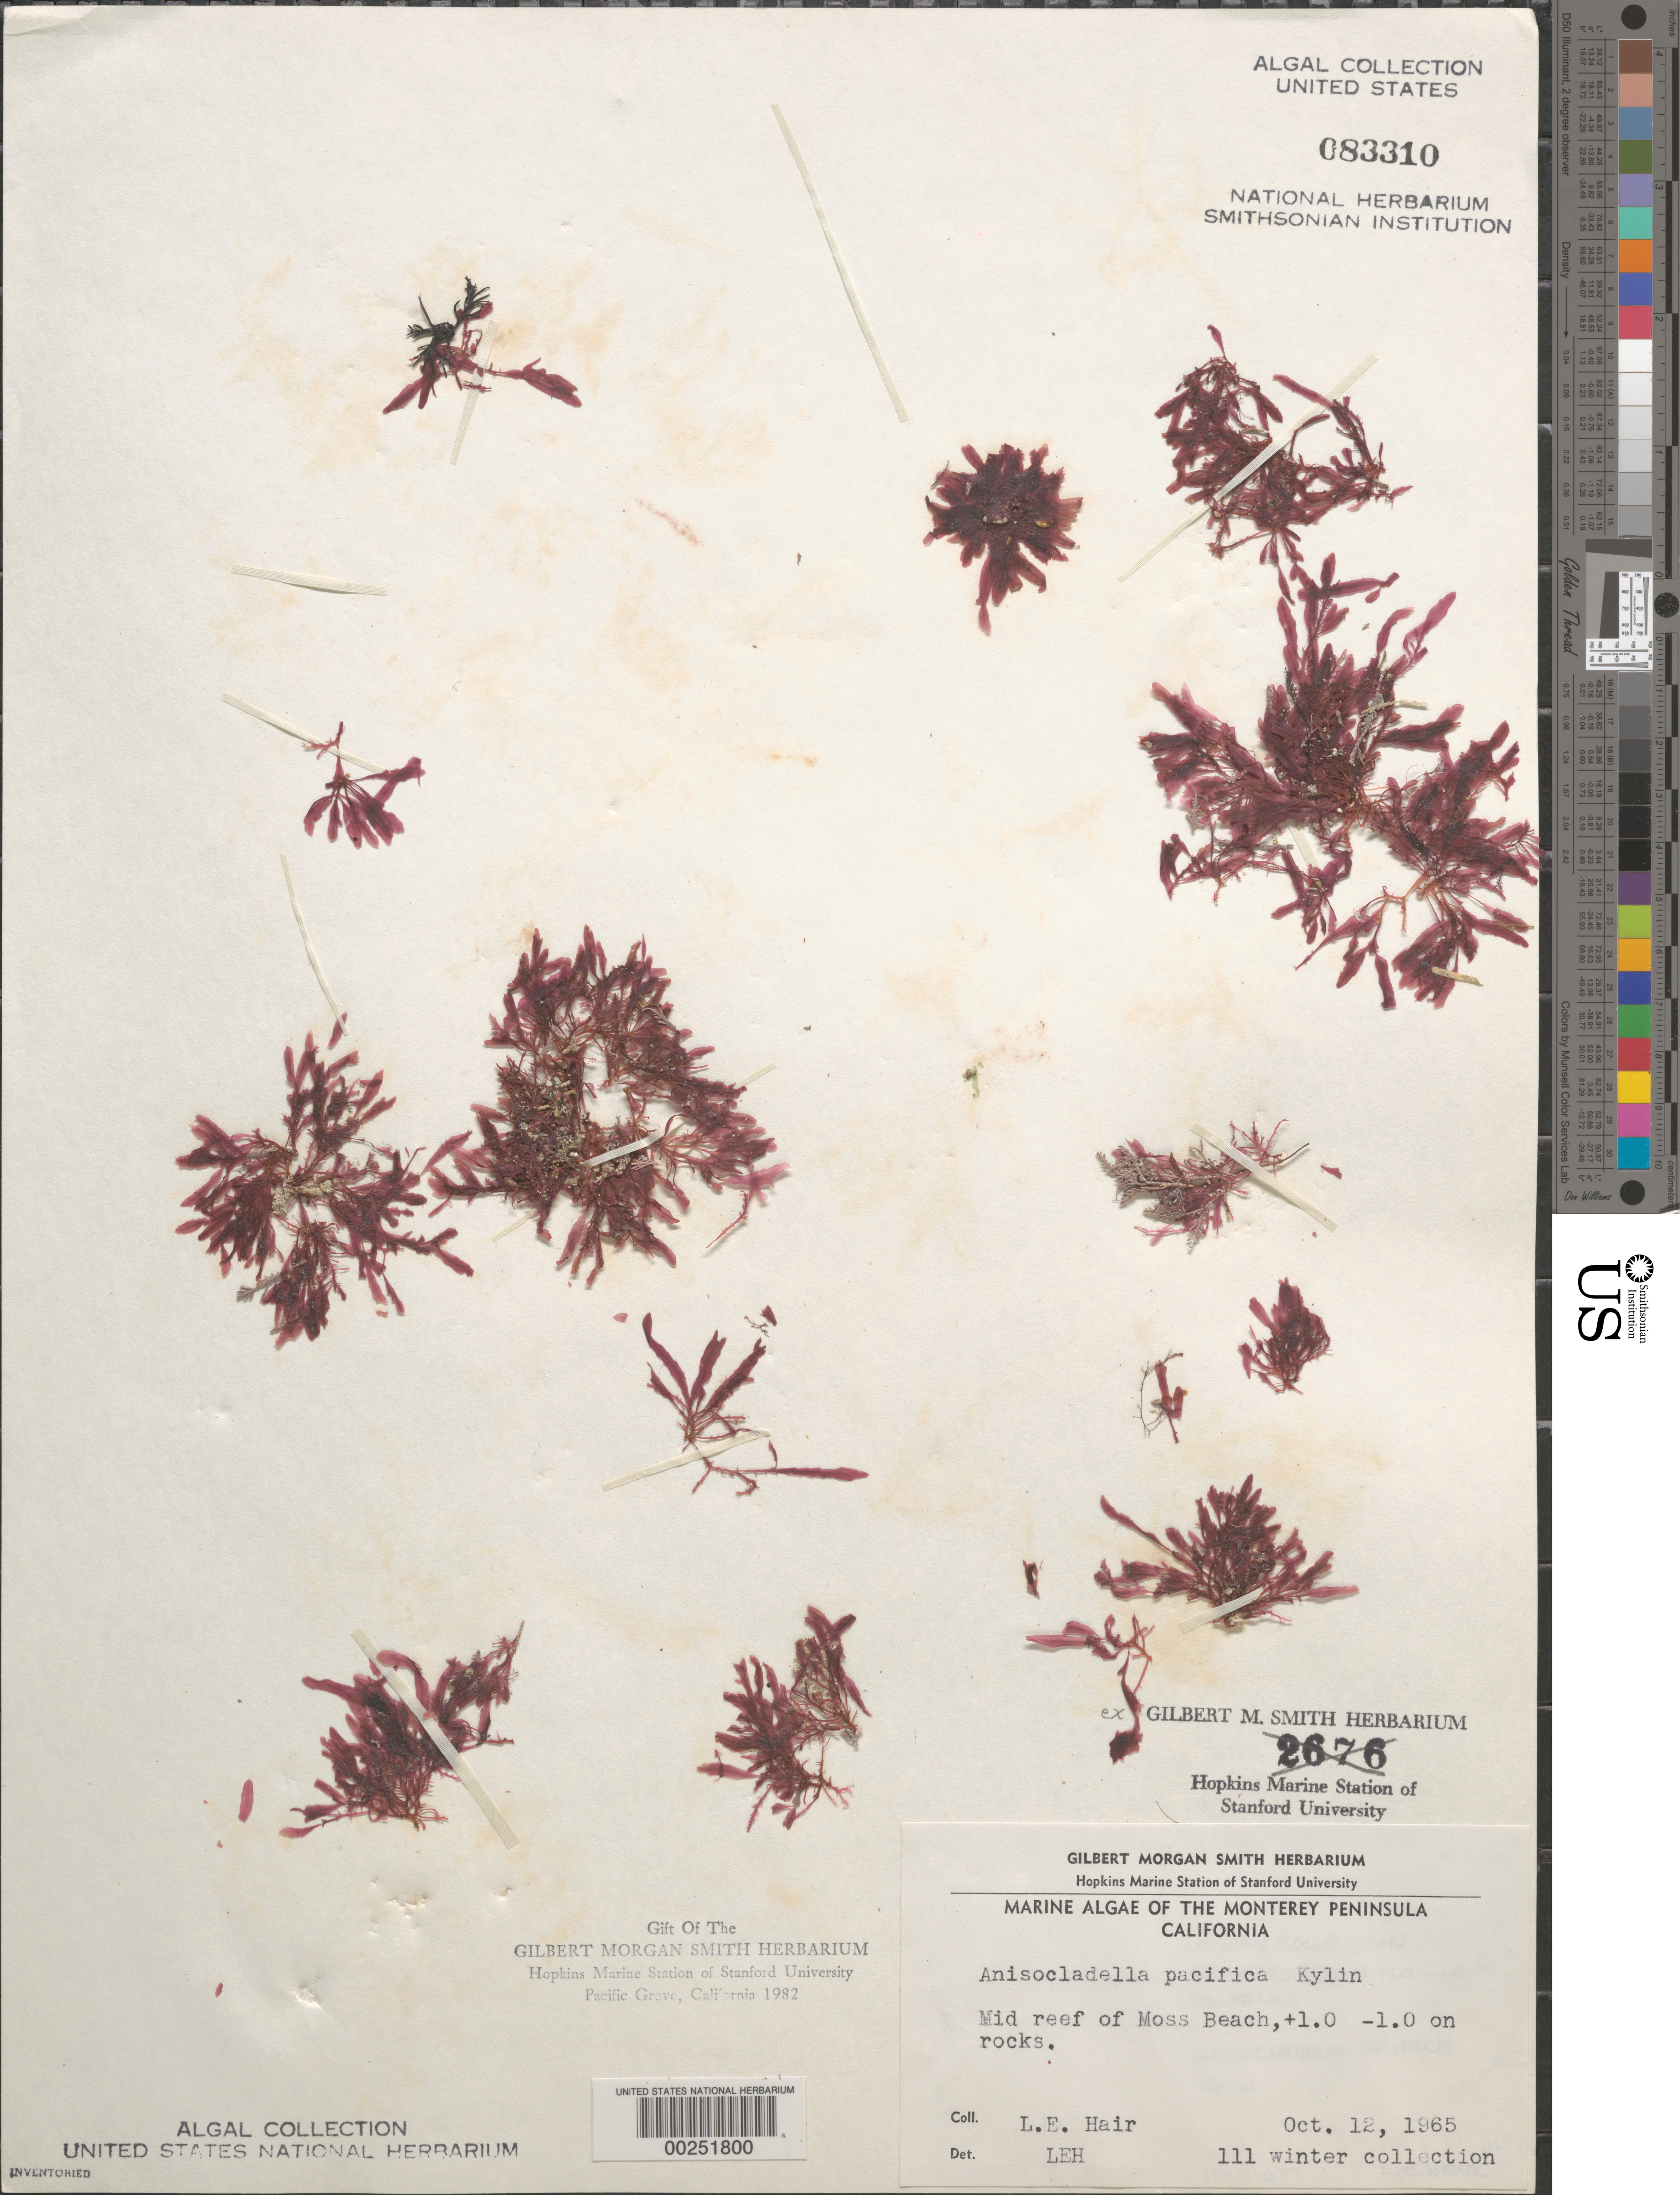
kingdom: Plantae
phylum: Rhodophyta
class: Florideophyceae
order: Ceramiales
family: Delesseriaceae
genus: Anisocladella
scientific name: Anisocladella pacifica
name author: Kylin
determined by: Hair, L. E.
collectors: L. Hair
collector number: Leh 111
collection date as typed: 12 Oct 1965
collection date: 1965-10-12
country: United States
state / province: California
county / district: Monterey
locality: Middle Reef of Moss Beach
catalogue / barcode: US 83310